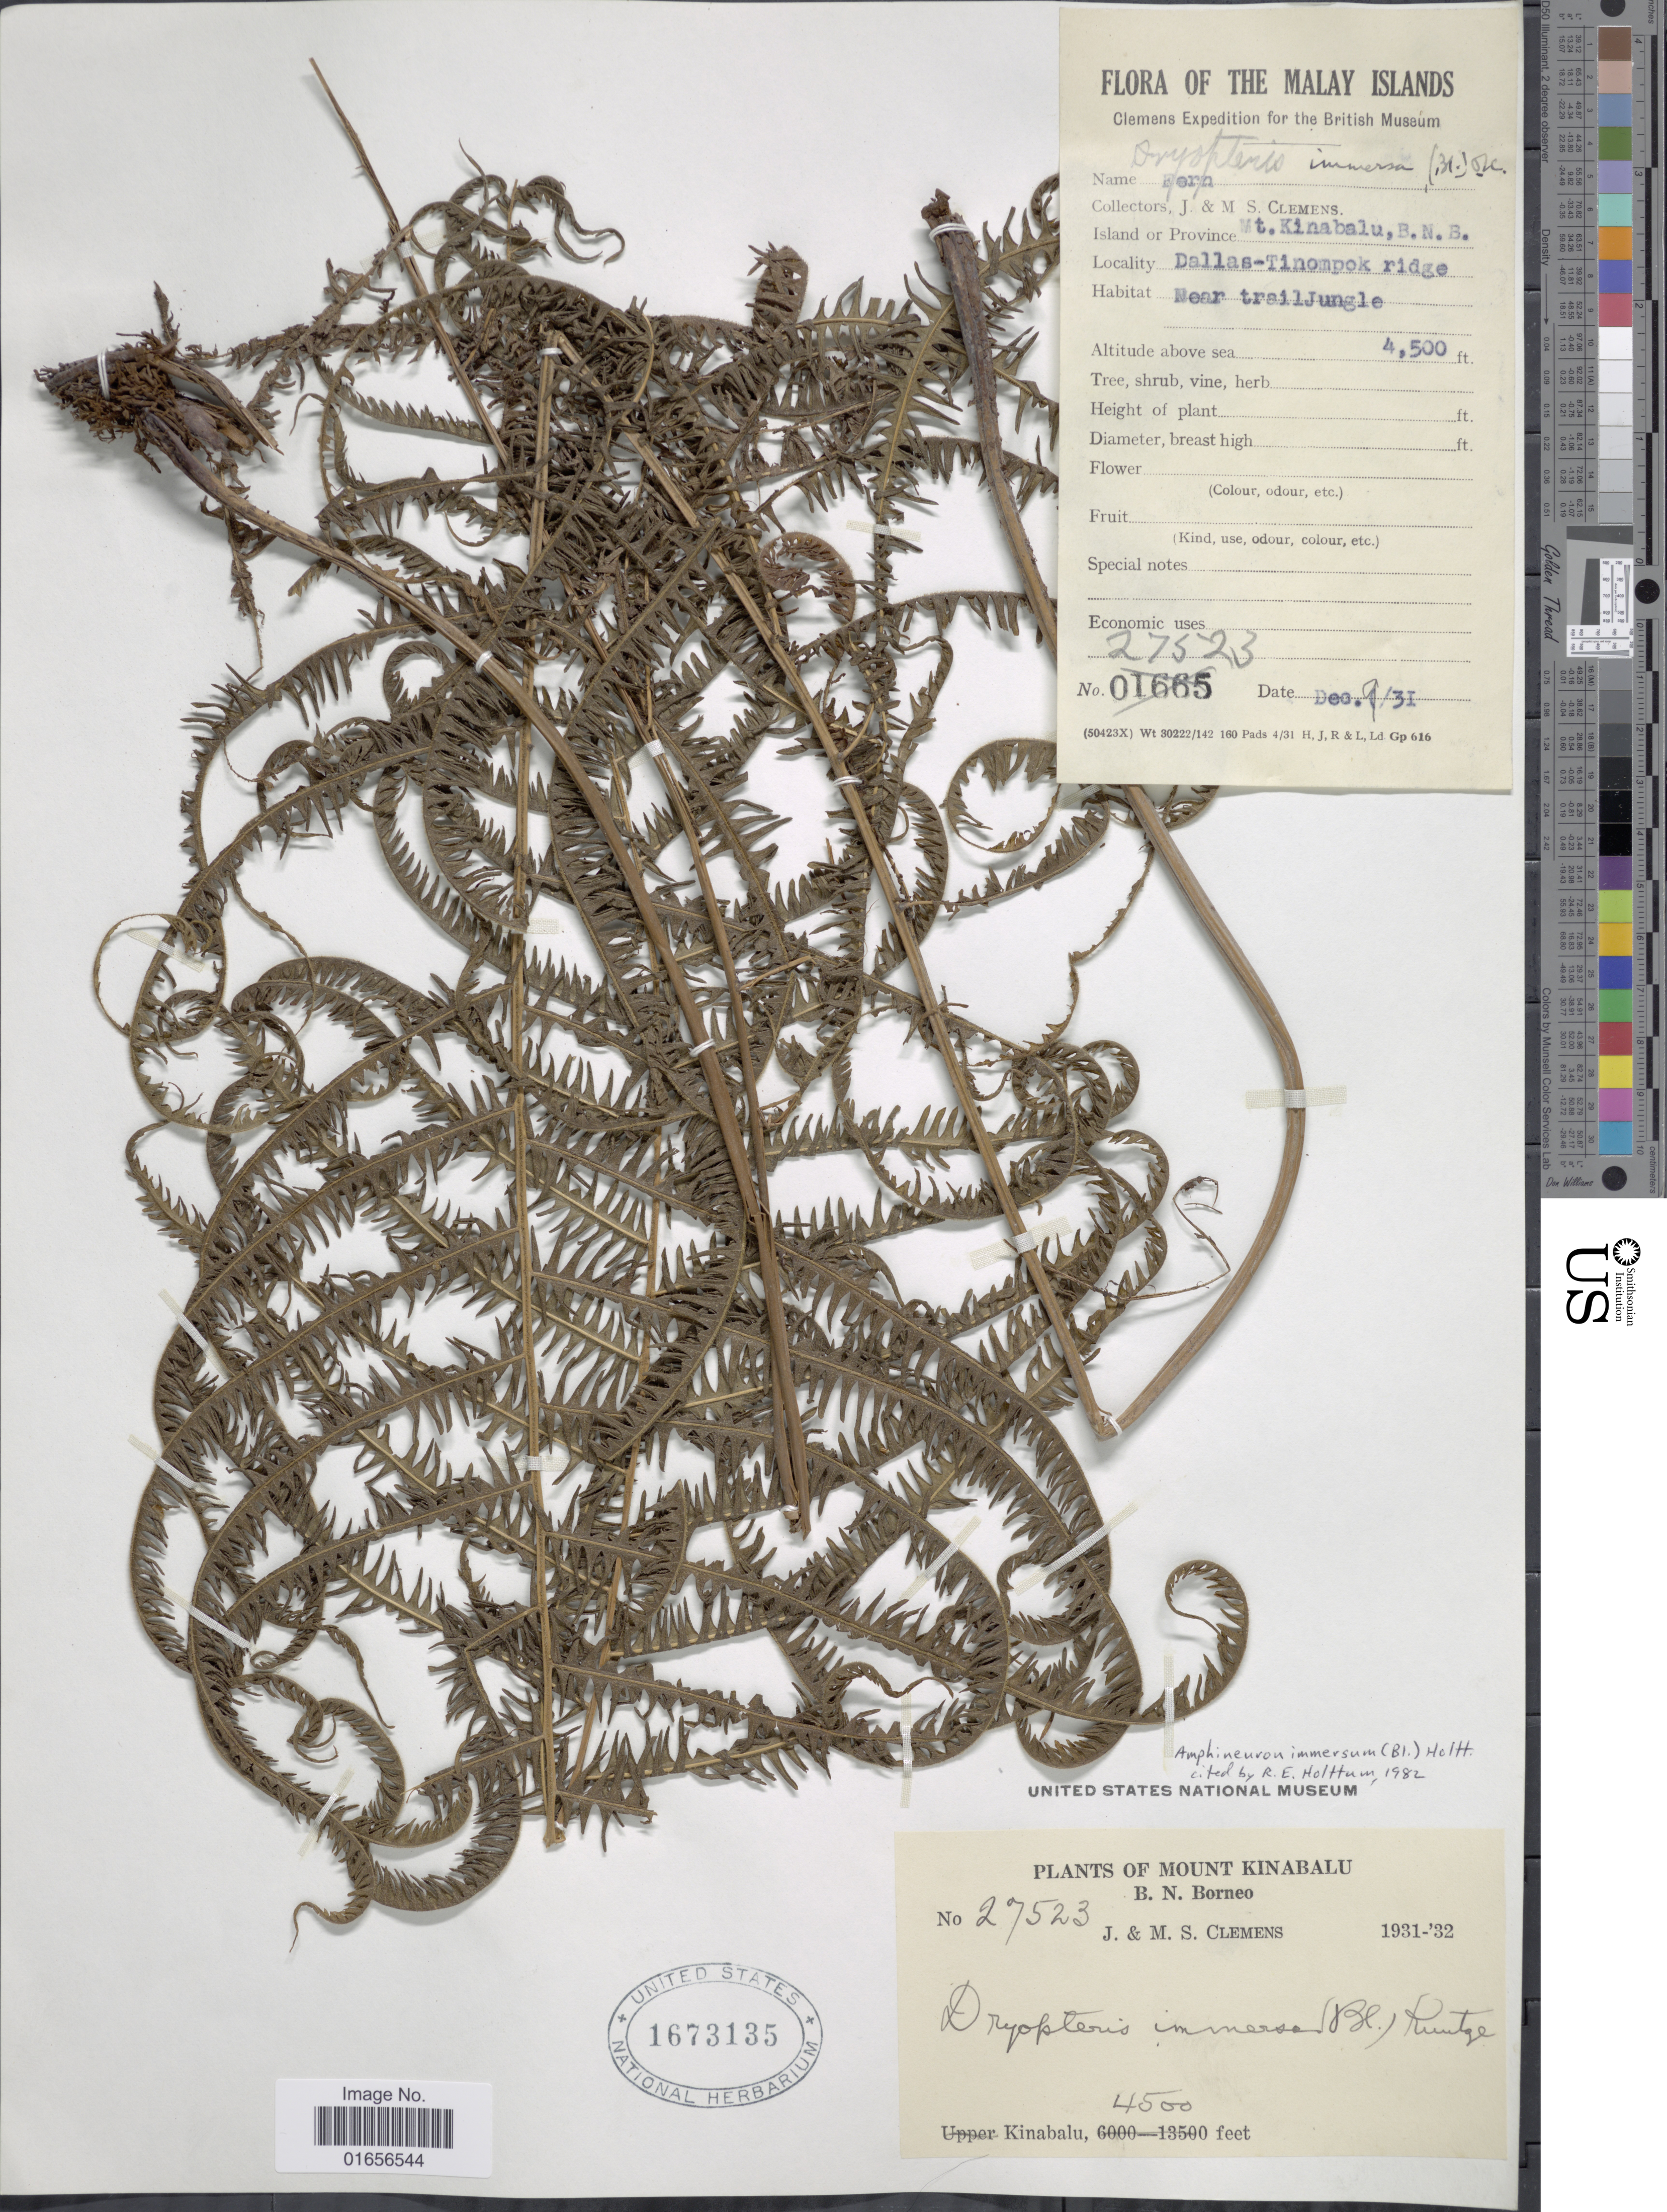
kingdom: Plantae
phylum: Tracheophyta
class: Polypodiopsida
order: Polypodiales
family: Thelypteridaceae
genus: Amphineuron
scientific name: Amphineuron immersum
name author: (Blume) Holttum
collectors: J. Clemens & M. S. Clemens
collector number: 27523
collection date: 1931-12-09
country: Malaysia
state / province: Sabah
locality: , The Malay Islands, Dallas-Tinompok ridge, near jungle trail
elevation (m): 1372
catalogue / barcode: US 1673135